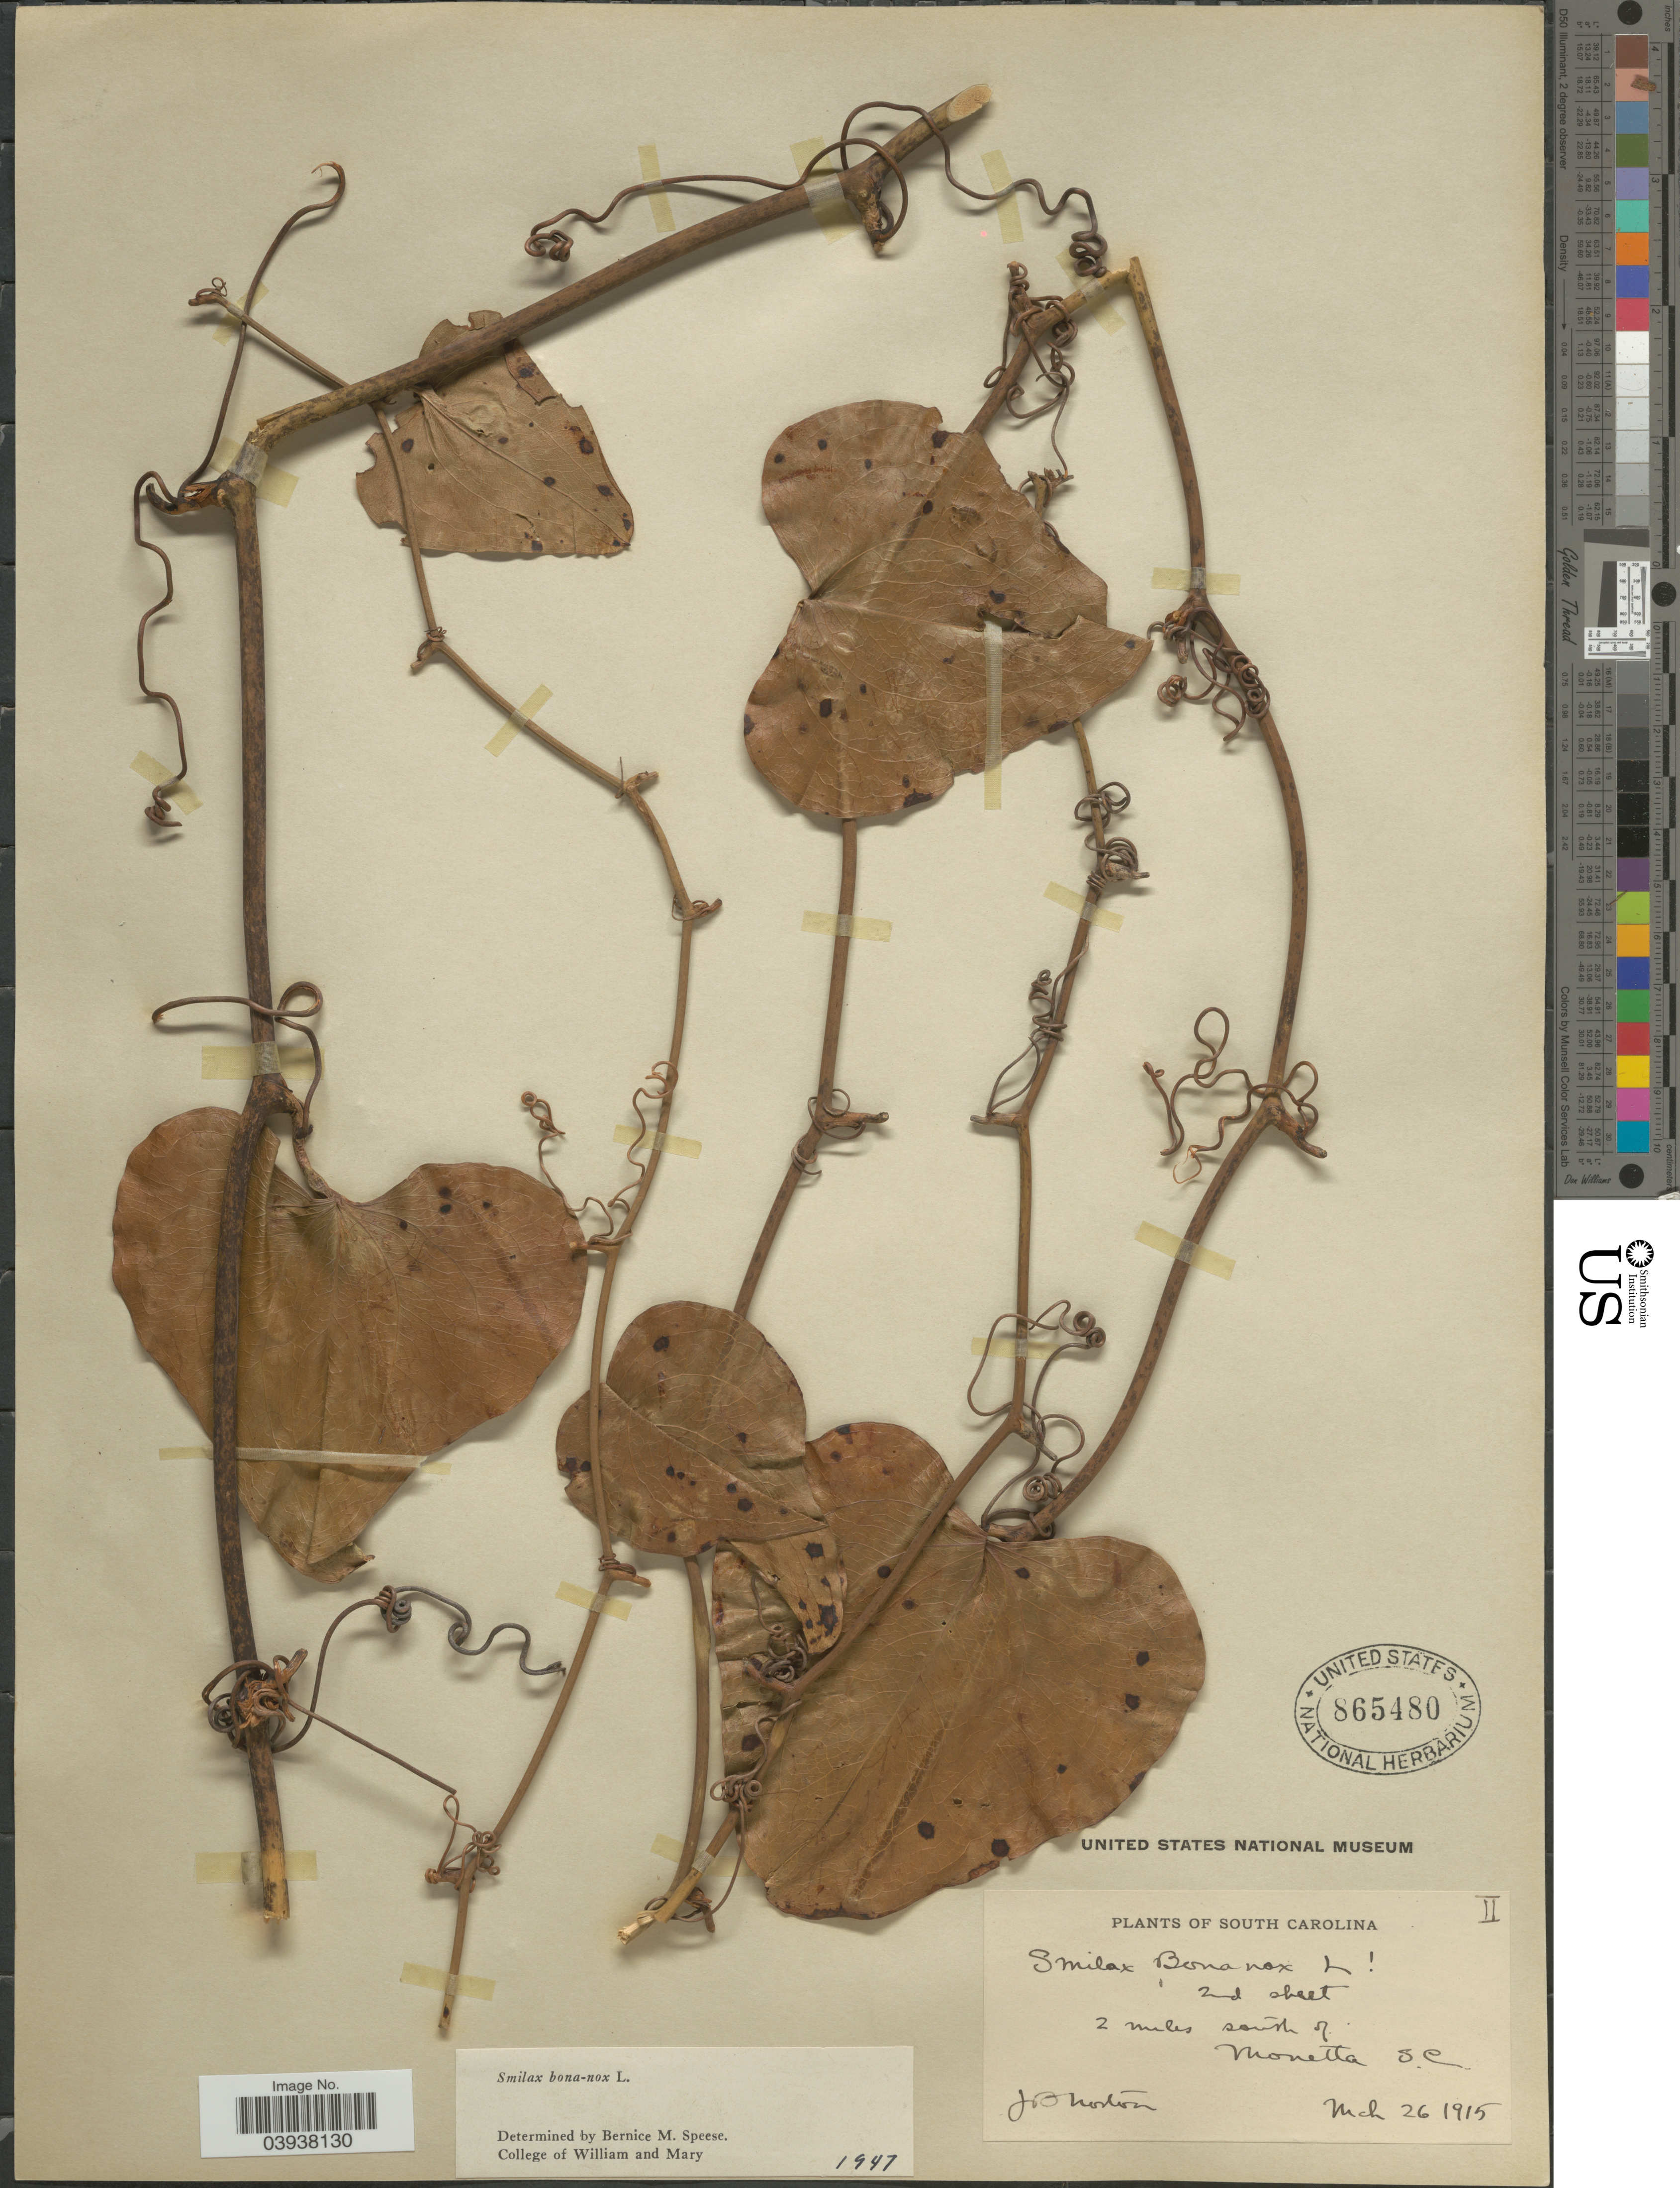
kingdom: Plantae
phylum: Tracheophyta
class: Liliopsida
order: Liliales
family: Smilacaceae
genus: Smilax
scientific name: Smilax bona-nox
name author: L.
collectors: J. B. Norton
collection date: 1915-03-26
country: United States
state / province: South Carolina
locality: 2 miles South of Monetta.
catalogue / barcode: US 865480